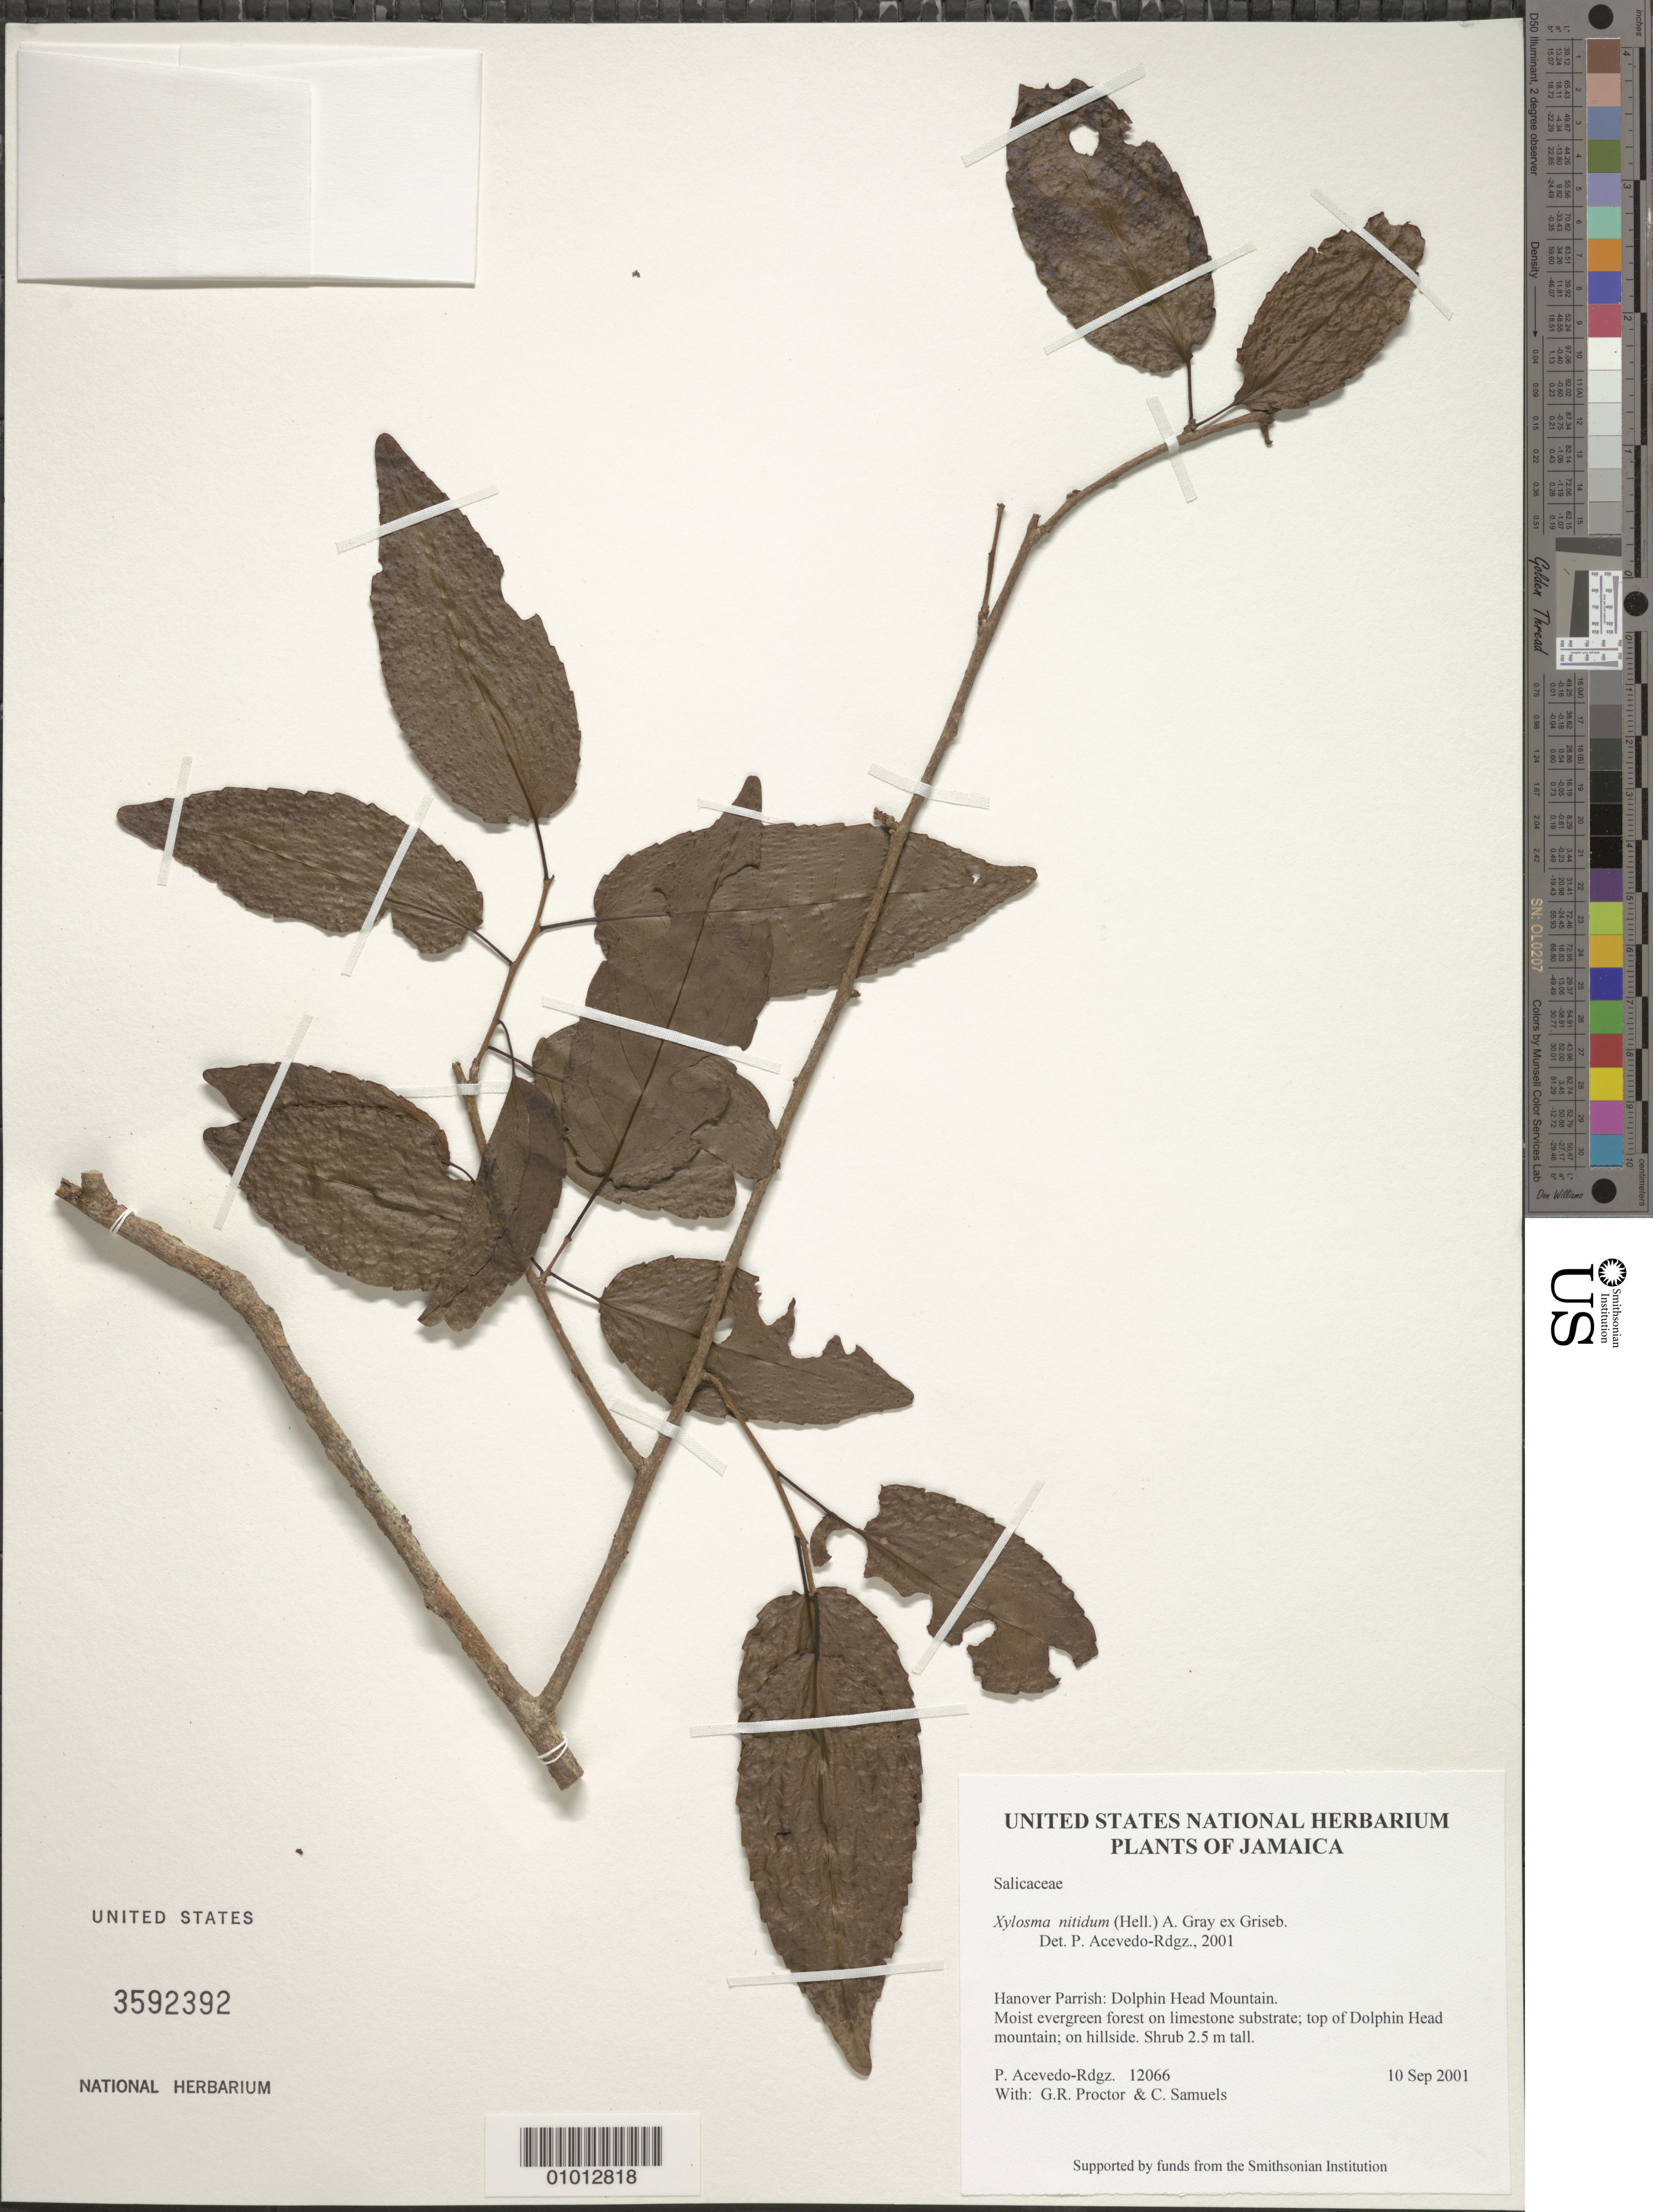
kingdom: Plantae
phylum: Tracheophyta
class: Magnoliopsida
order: Malpighiales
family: Salicaceae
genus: Xylosma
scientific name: Xylosma nitida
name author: (Hell.) A. Gray ex Griseb.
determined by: Acevedo-Rodríguez, P., (BOT), Smithsonian Institution - National Museum of Natural History (UNITED STATES)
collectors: P. Acevedo-Rodr., G. R. Proctor & C. Samuels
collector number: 12066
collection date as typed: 10 Sep 2001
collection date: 2001-09-10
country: Jamaica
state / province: Hanover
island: Jamaica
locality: Hanover Parrish: Dolphin Head Mountain.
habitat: Moist evergreen forest on limestone substrate; top of Dolphin Head mountain; on hillside.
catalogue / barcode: US 3592392